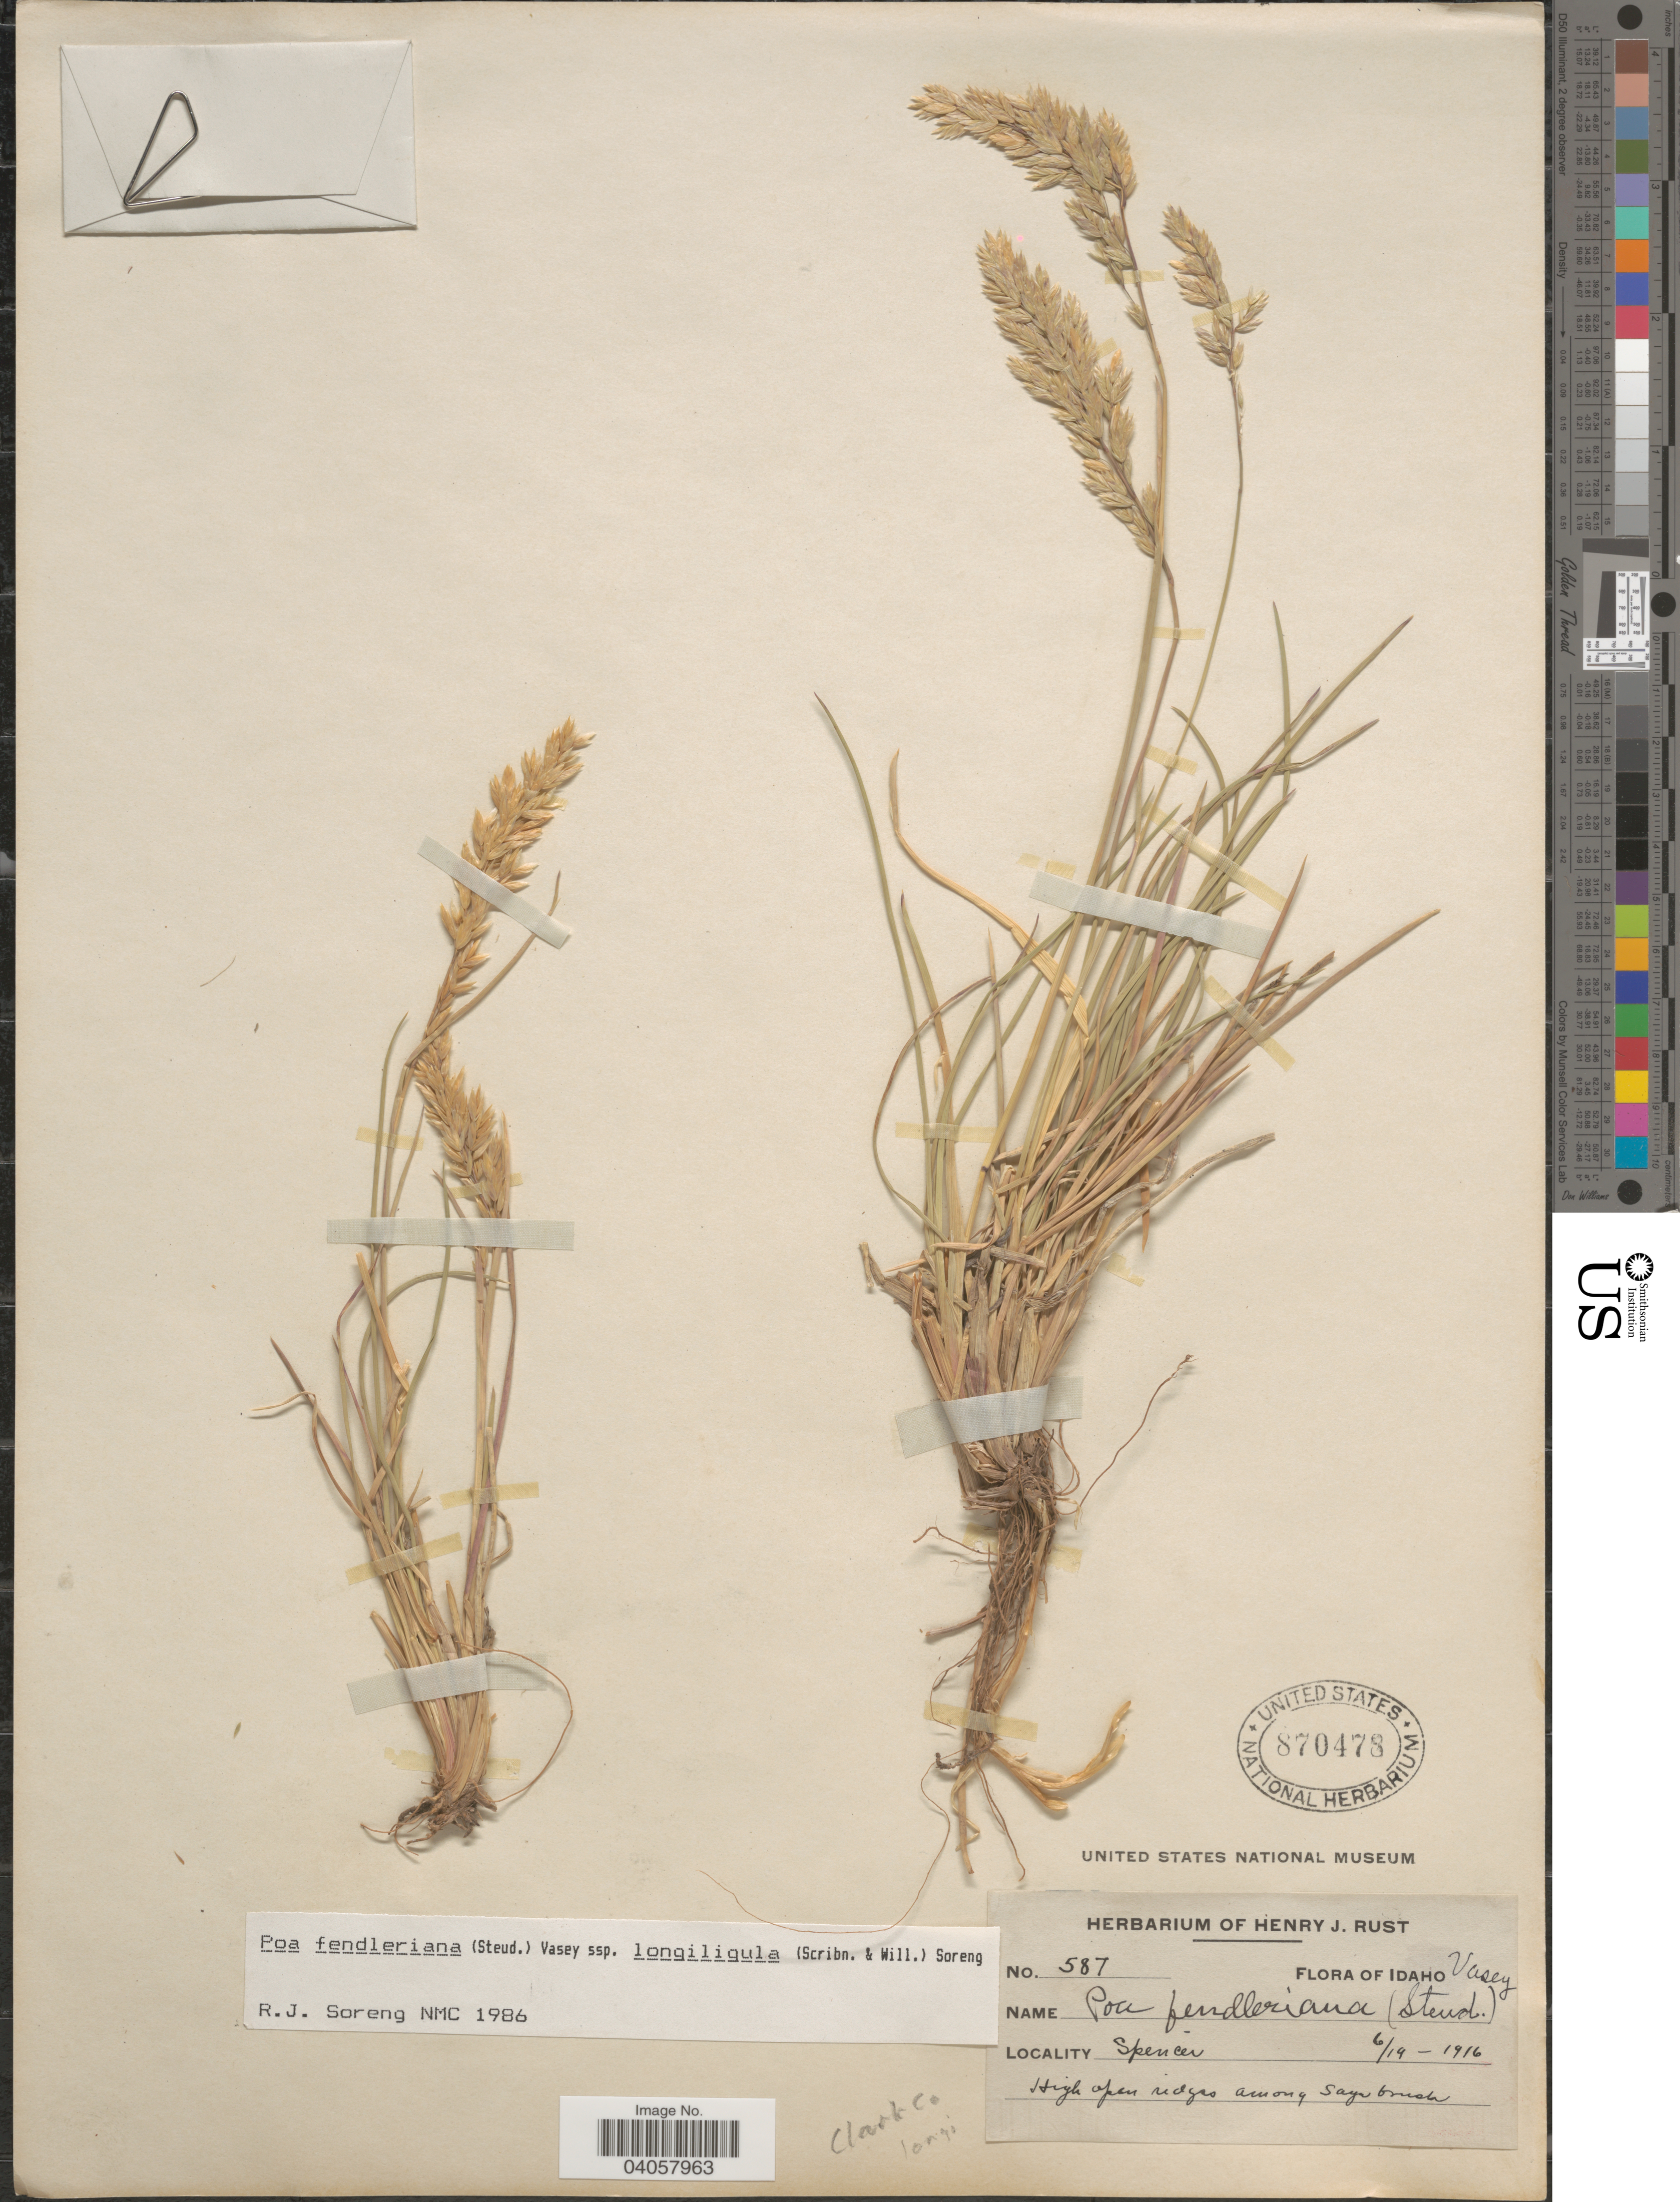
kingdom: Plantae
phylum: Tracheophyta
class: Liliopsida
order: Poales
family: Poaceae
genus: Poa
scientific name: Poa fendleriana subsp. longiligula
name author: (Scribn. & T.A. Williams) Soreng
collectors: ex herb. Henry J. Rust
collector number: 587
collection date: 1916-06-19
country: United States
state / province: Idaho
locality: Spencer. High open ridges among Saya brush. Clark Co.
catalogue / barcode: US 870478